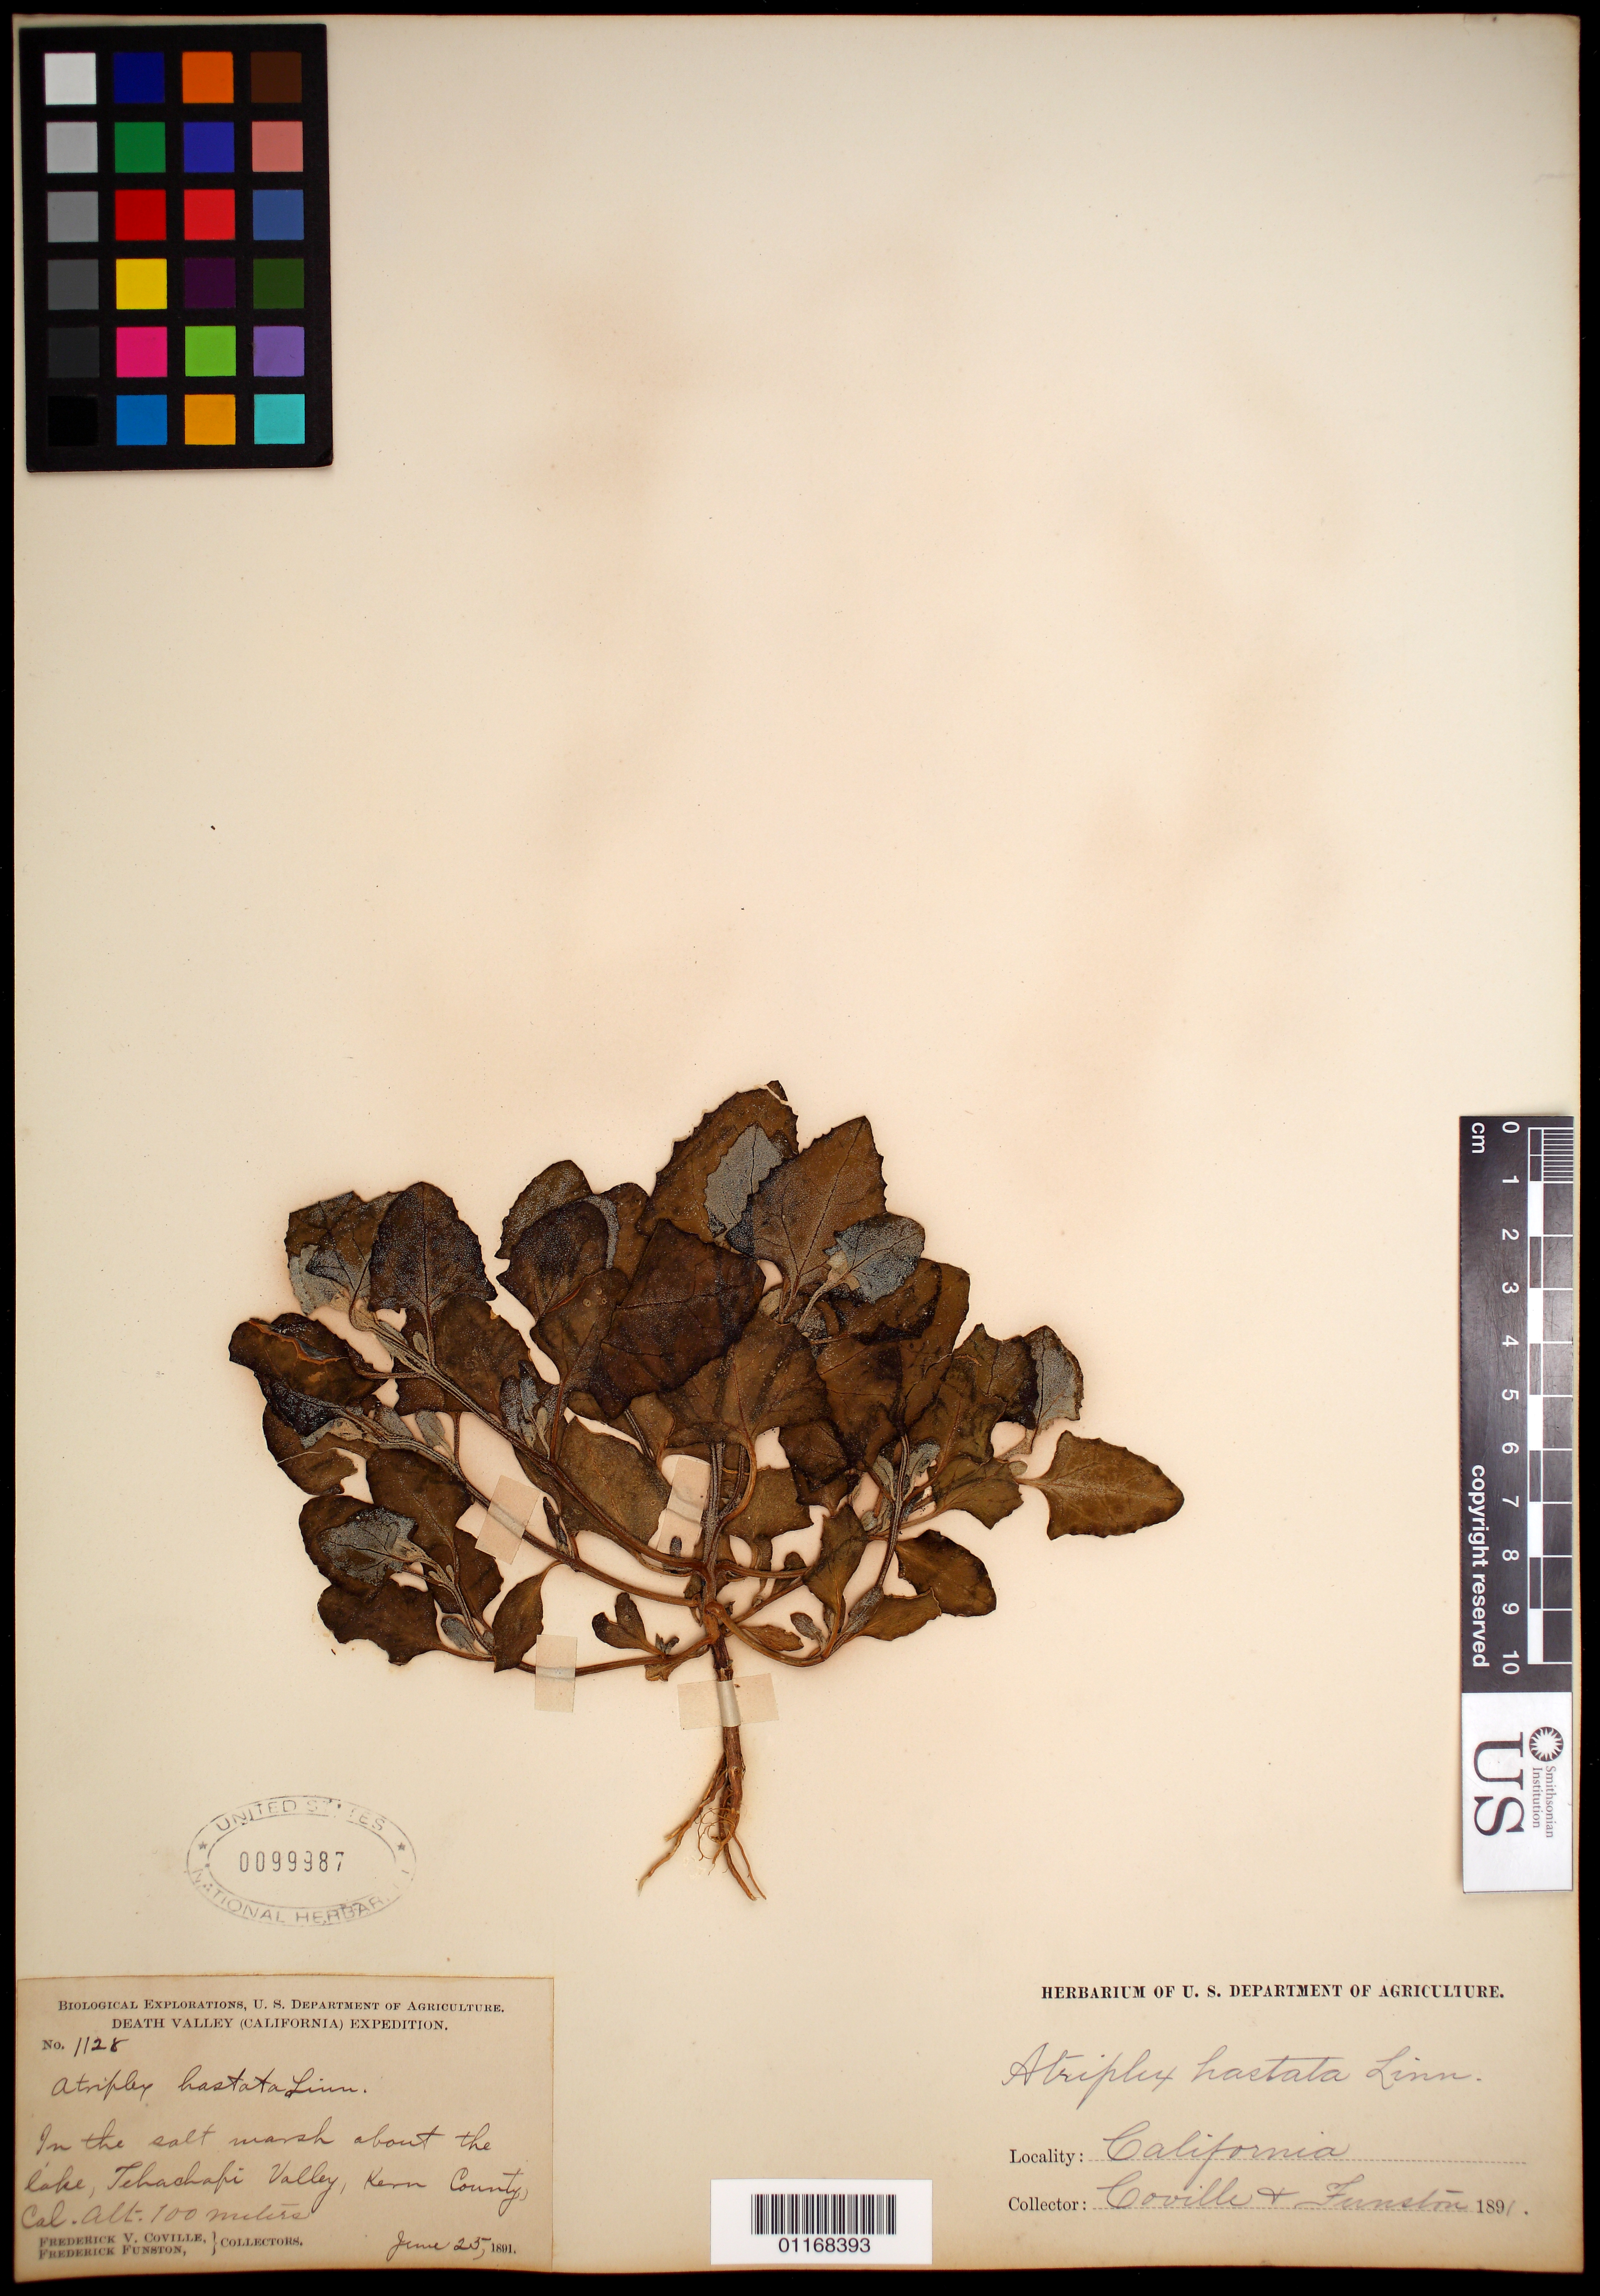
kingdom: Plantae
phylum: Tracheophyta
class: Magnoliopsida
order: Caryophyllales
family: Amaranthaceae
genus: Atriplex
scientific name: Atriplex hastata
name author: L.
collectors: F. V. Coville & F. Funston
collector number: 1128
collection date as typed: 25 Jun 1891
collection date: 1891-06-25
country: United States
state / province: California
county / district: Kern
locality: Tehachapi Valley.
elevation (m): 100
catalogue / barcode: US 99987